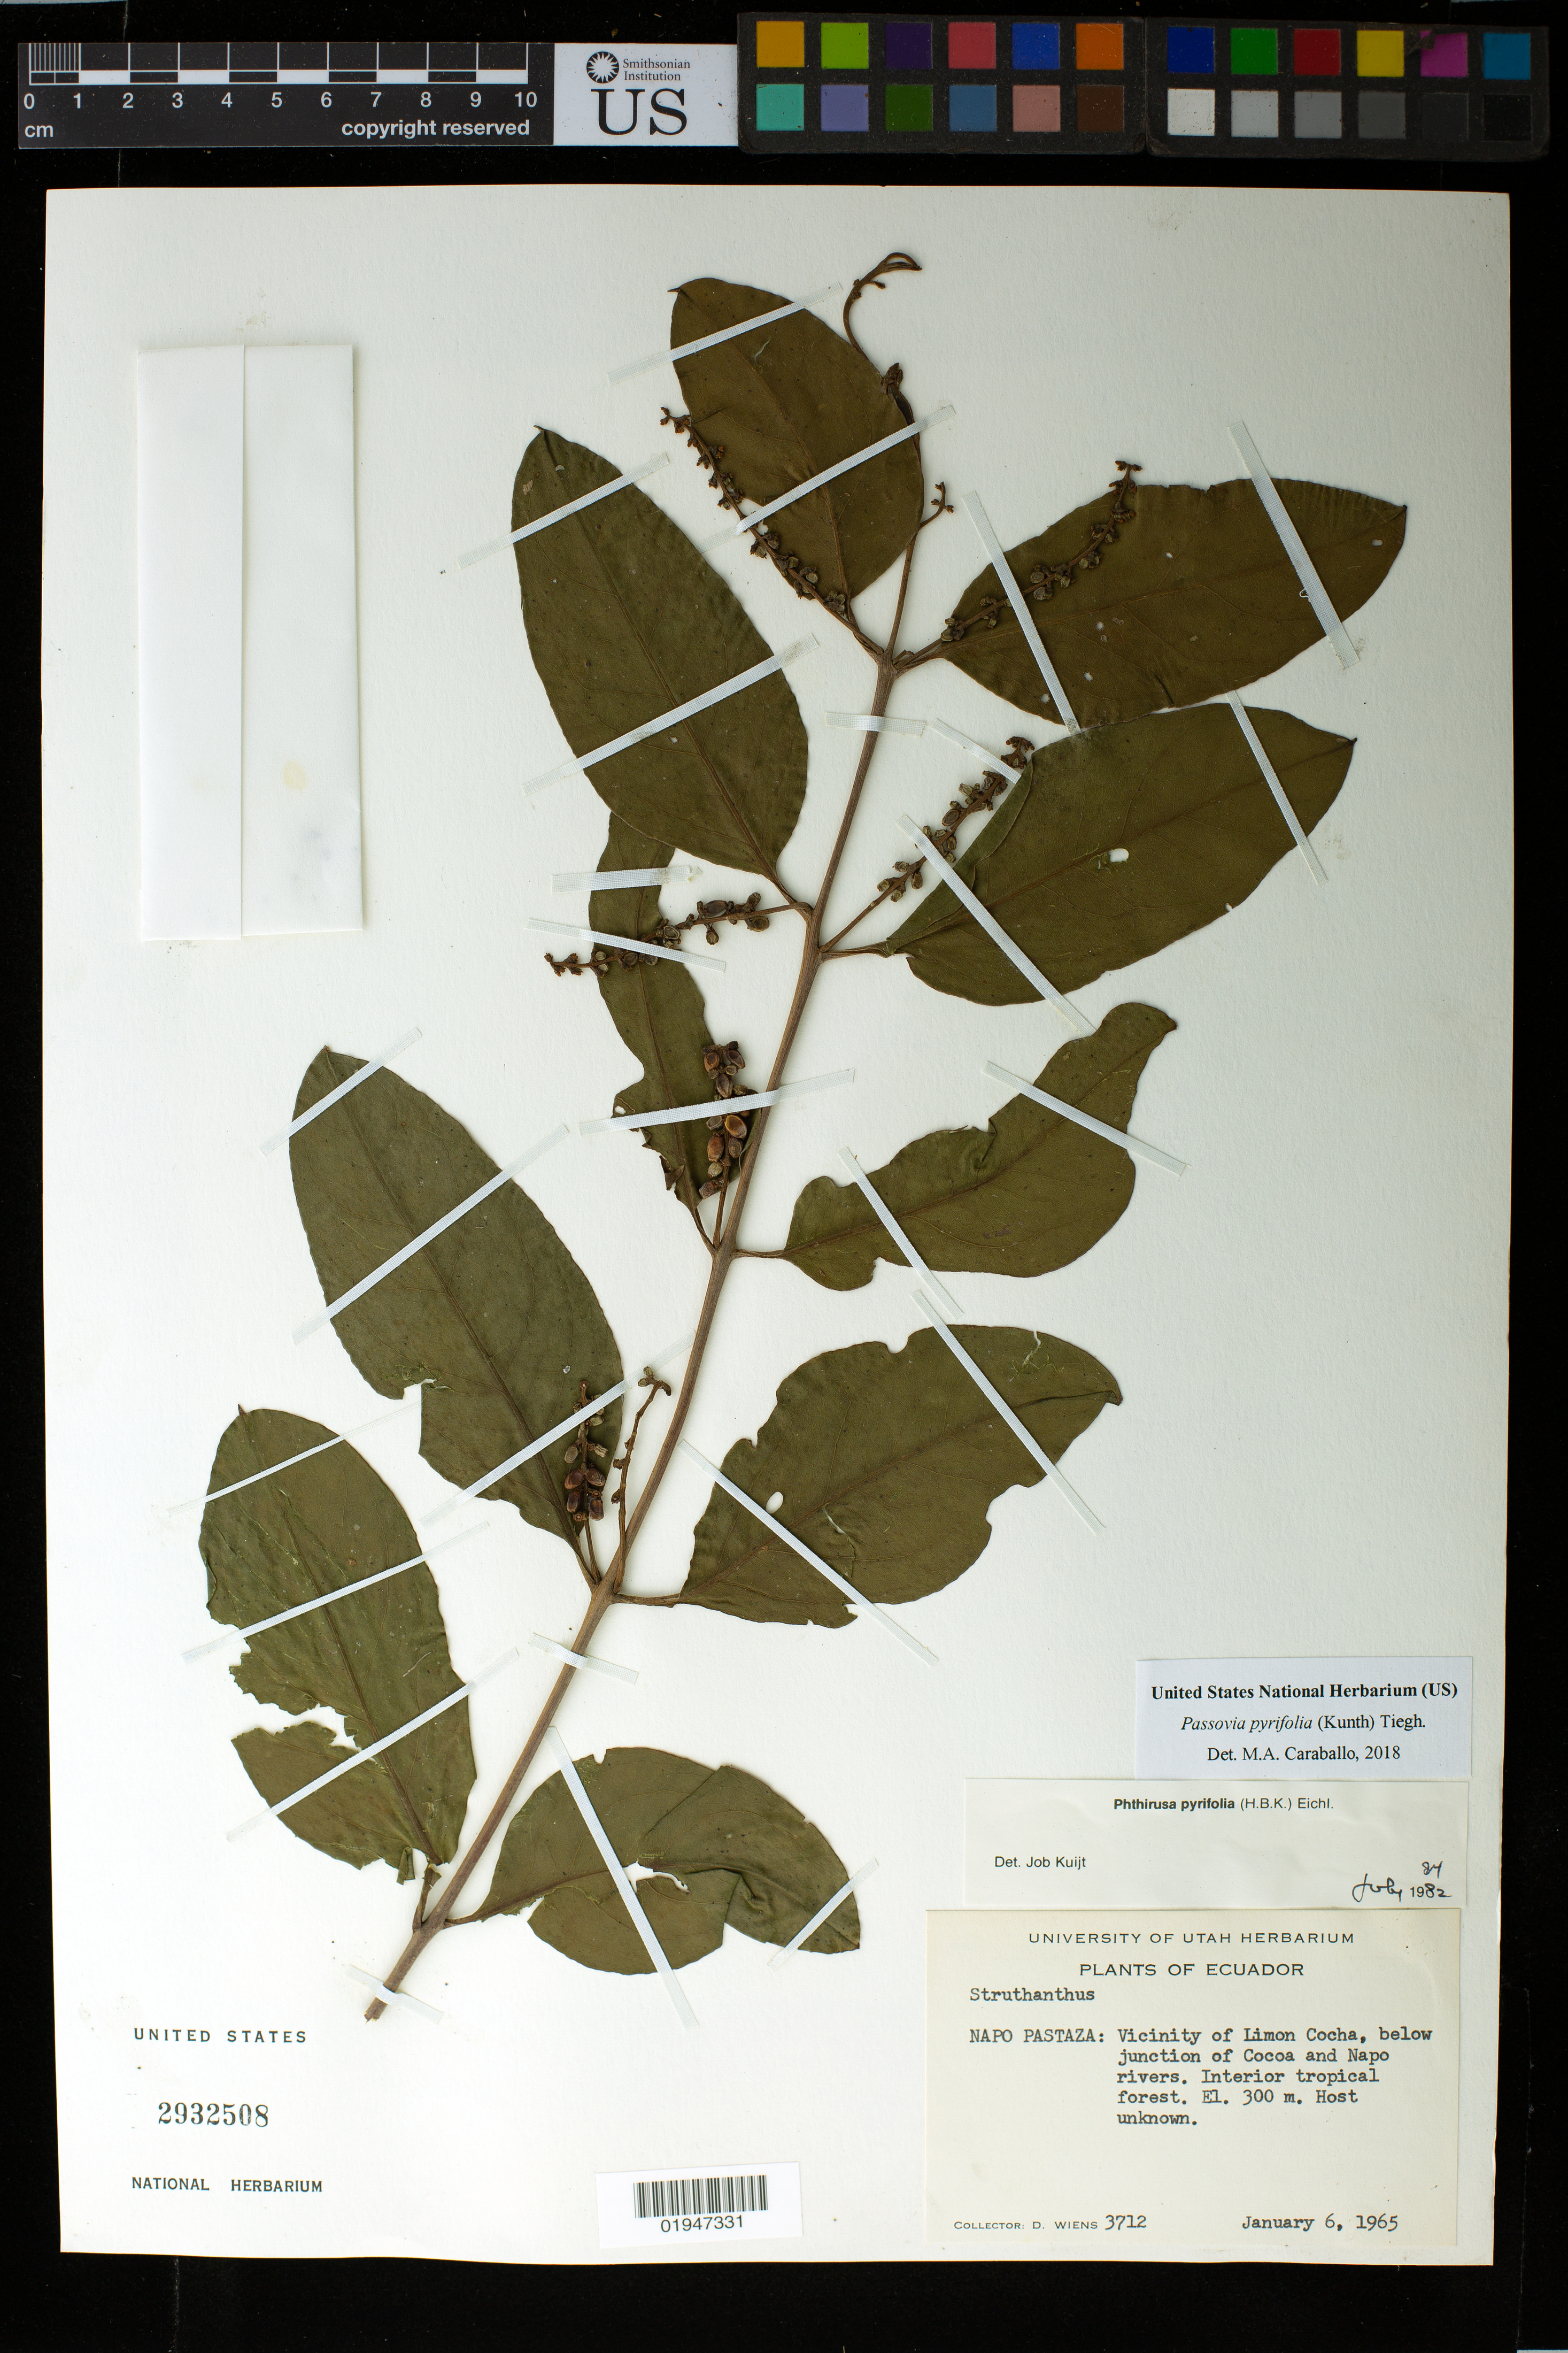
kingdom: Plantae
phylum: Tracheophyta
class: Magnoliopsida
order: Santalales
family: Loranthaceae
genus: Passovia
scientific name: Passovia pyrifolia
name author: (Kunth) Tiegh.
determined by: Caraballo-Ortiz, Marcos A., (MISS), University of Mississippi (UNITED STATES)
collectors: D. Wiens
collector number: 3712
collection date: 1965-01-06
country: Ecuador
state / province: Napo / Pastaza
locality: Napo Pastaza; vicinity of Limon Cocha, below junction of Cocoa and Napo rivers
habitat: Interior ropical forest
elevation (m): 300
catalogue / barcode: US 2932508